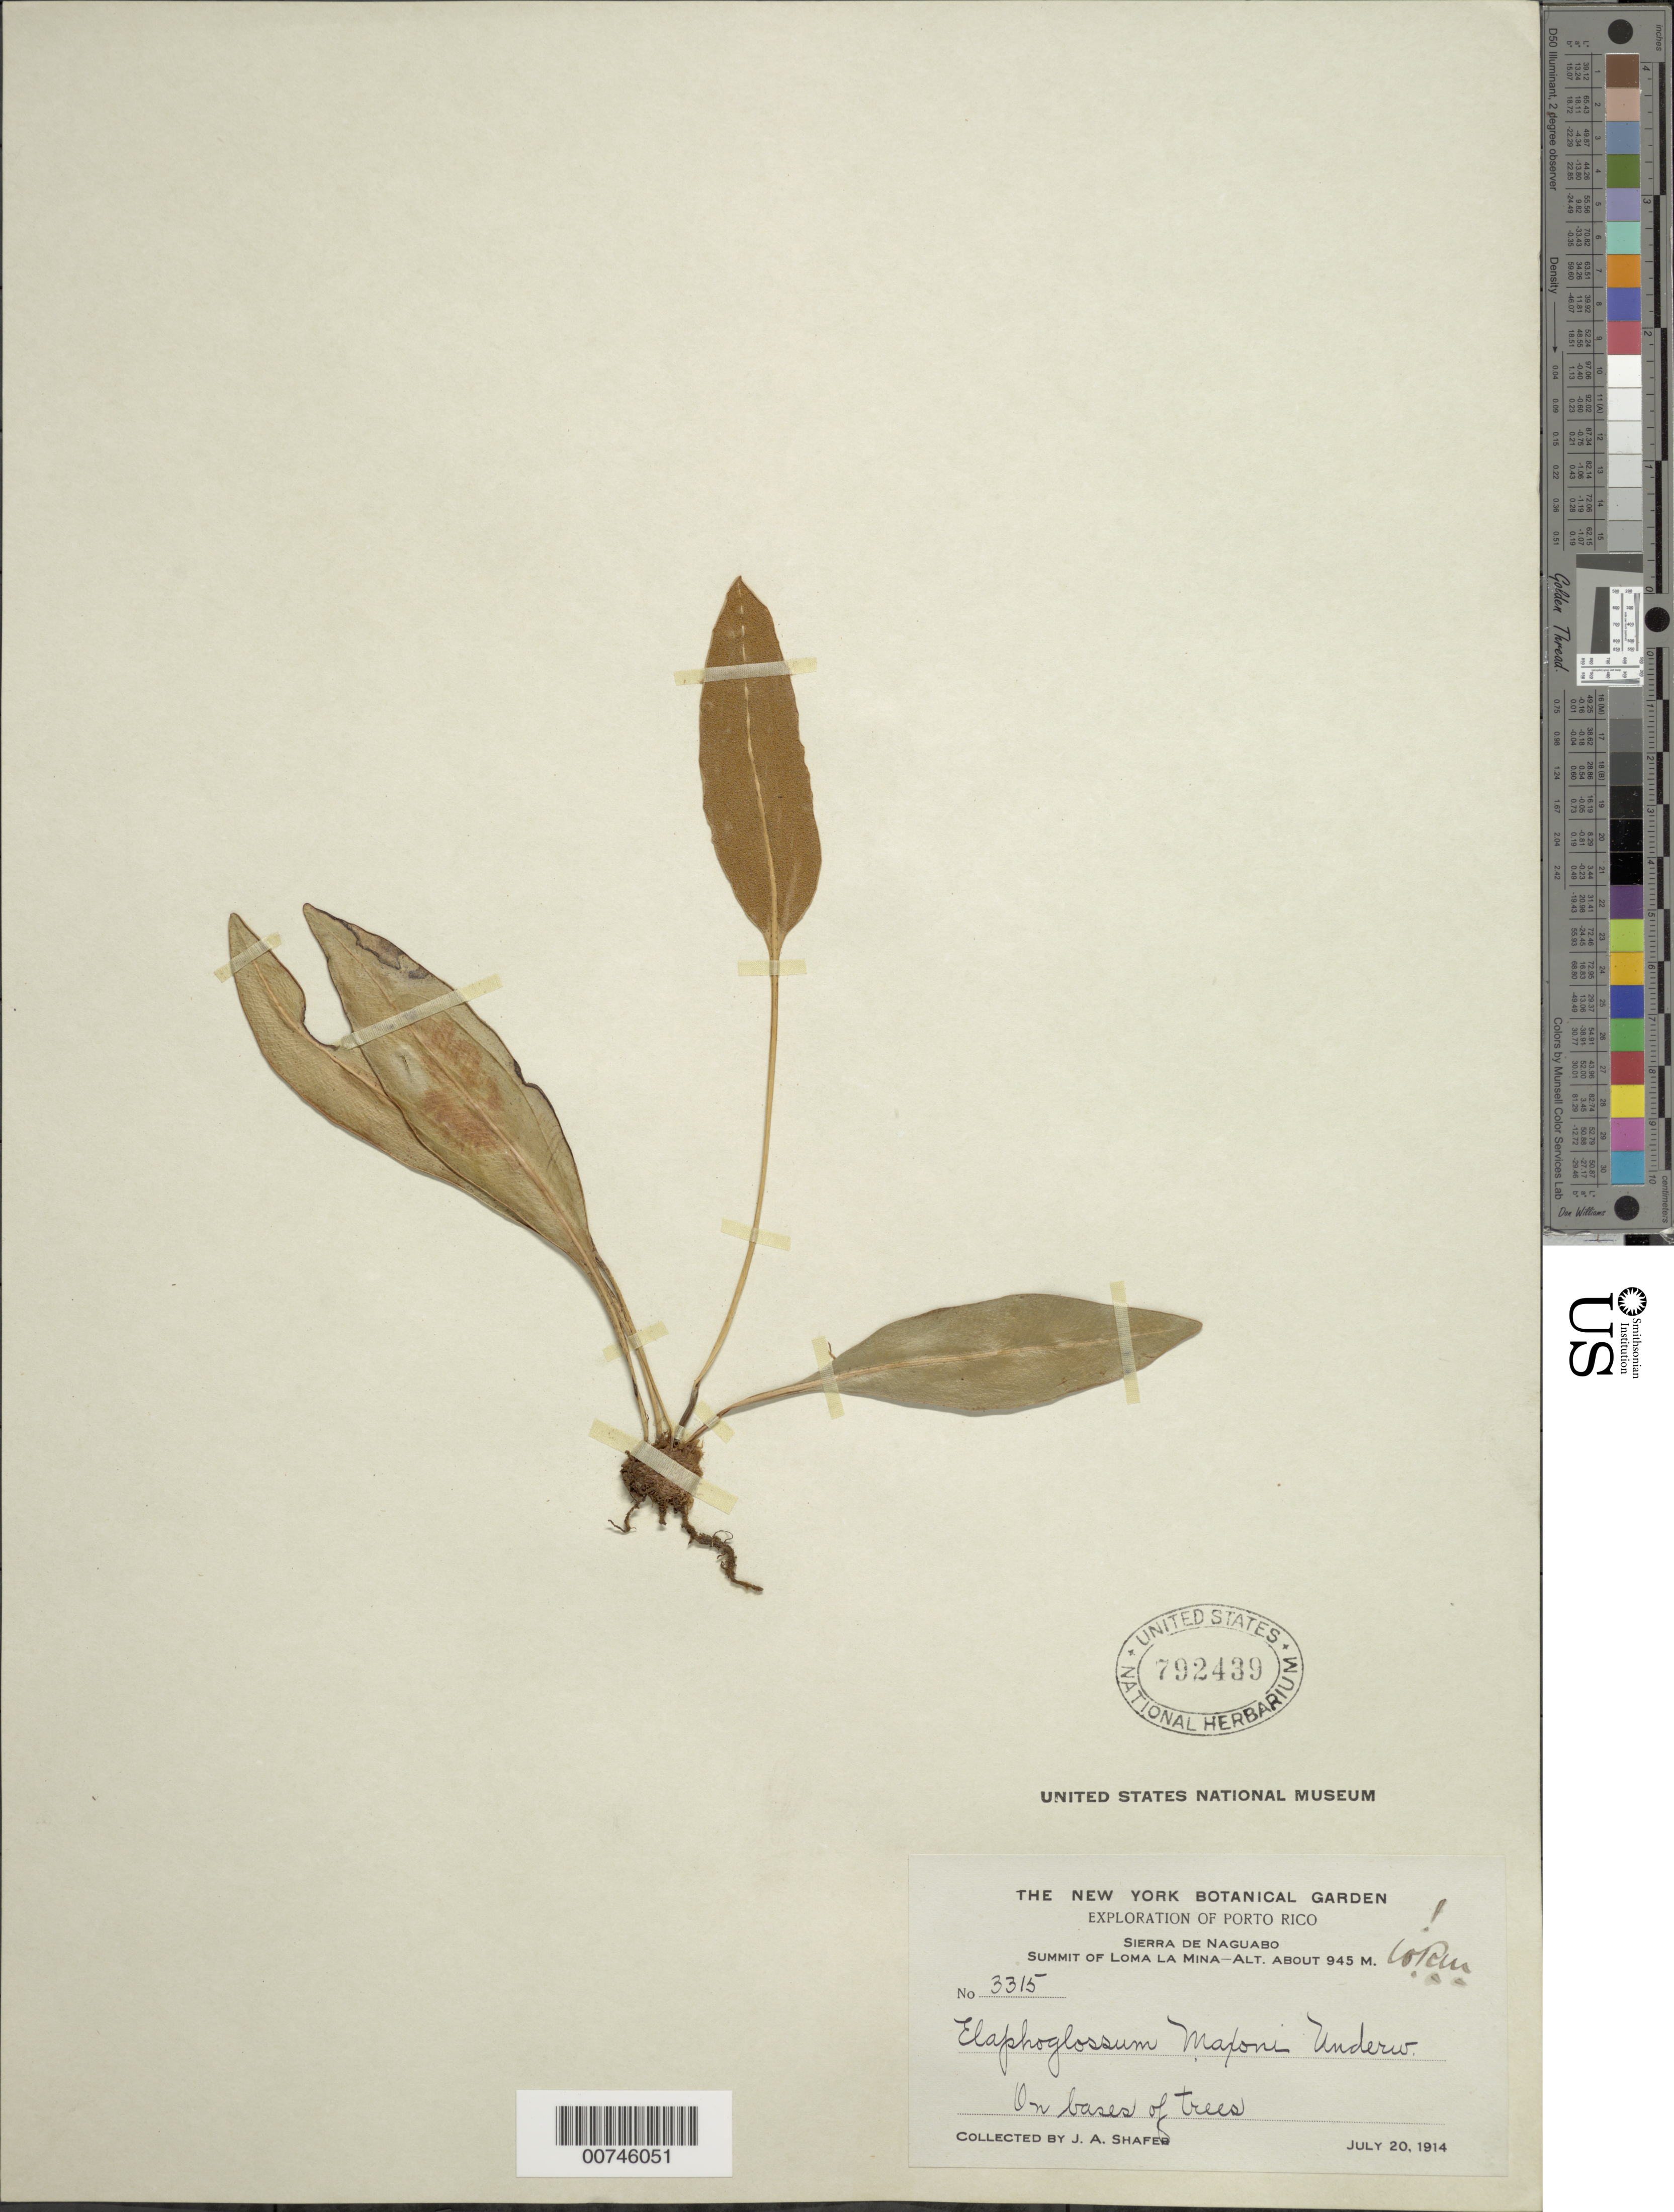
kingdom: Plantae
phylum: Tracheophyta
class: Polypodiopsida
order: Polypodiales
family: Dryopteridaceae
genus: Elaphoglossum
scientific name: Elaphoglossum maxonii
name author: Underw. ex C.V. Morton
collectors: J. A. Shafer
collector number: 3315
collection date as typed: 20 Jul 1914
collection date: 1914-07-20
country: Puerto Rico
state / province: Naguabo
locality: Sierra de Naguabo, summit of Loma La Mina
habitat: On bases of trees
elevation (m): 945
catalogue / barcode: US 742439